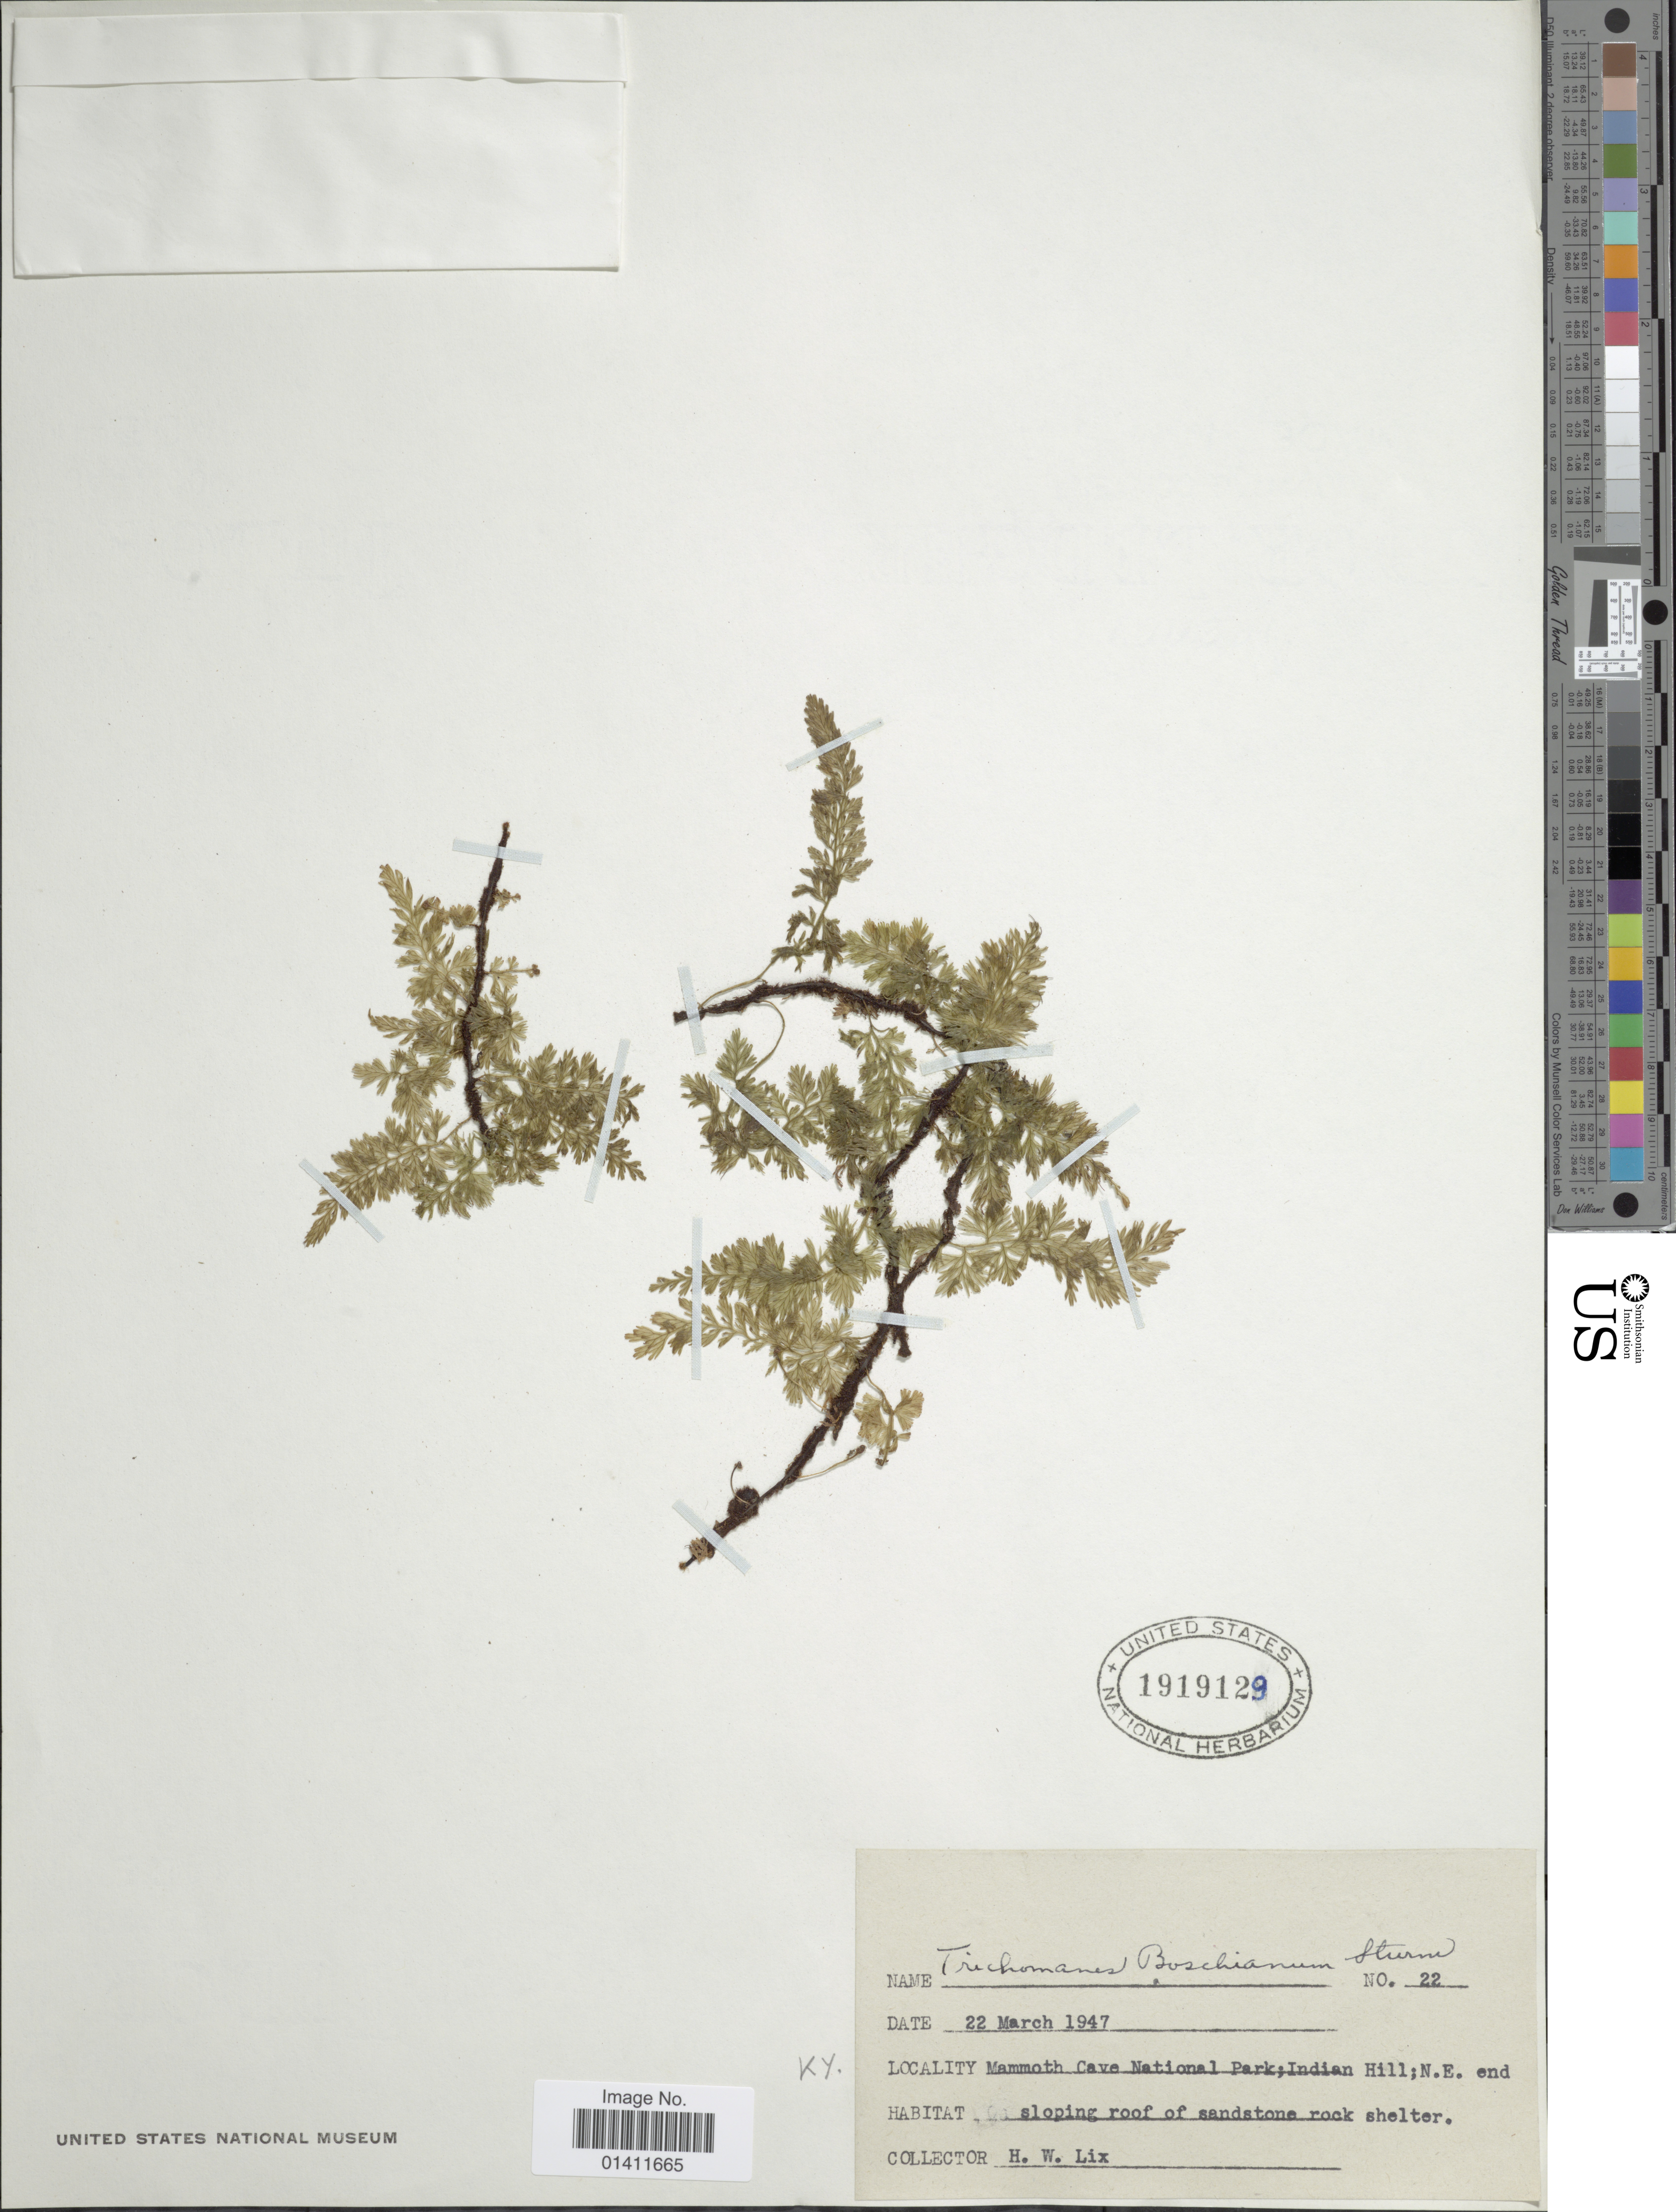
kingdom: Plantae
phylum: Tracheophyta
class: Polypodiopsida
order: Hymenophyllales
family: Hymenophyllaceae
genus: Vandenboschia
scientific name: Vandenboschia boschiana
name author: (J.W. Sturm ex Bosch) Ebihara & K. Iwats.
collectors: H. W. Lix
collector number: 22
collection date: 1947-03-22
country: United States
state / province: Kentucky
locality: Mammoth Cave National Park; Indian Hill; N.E. end.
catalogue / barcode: US 1919129